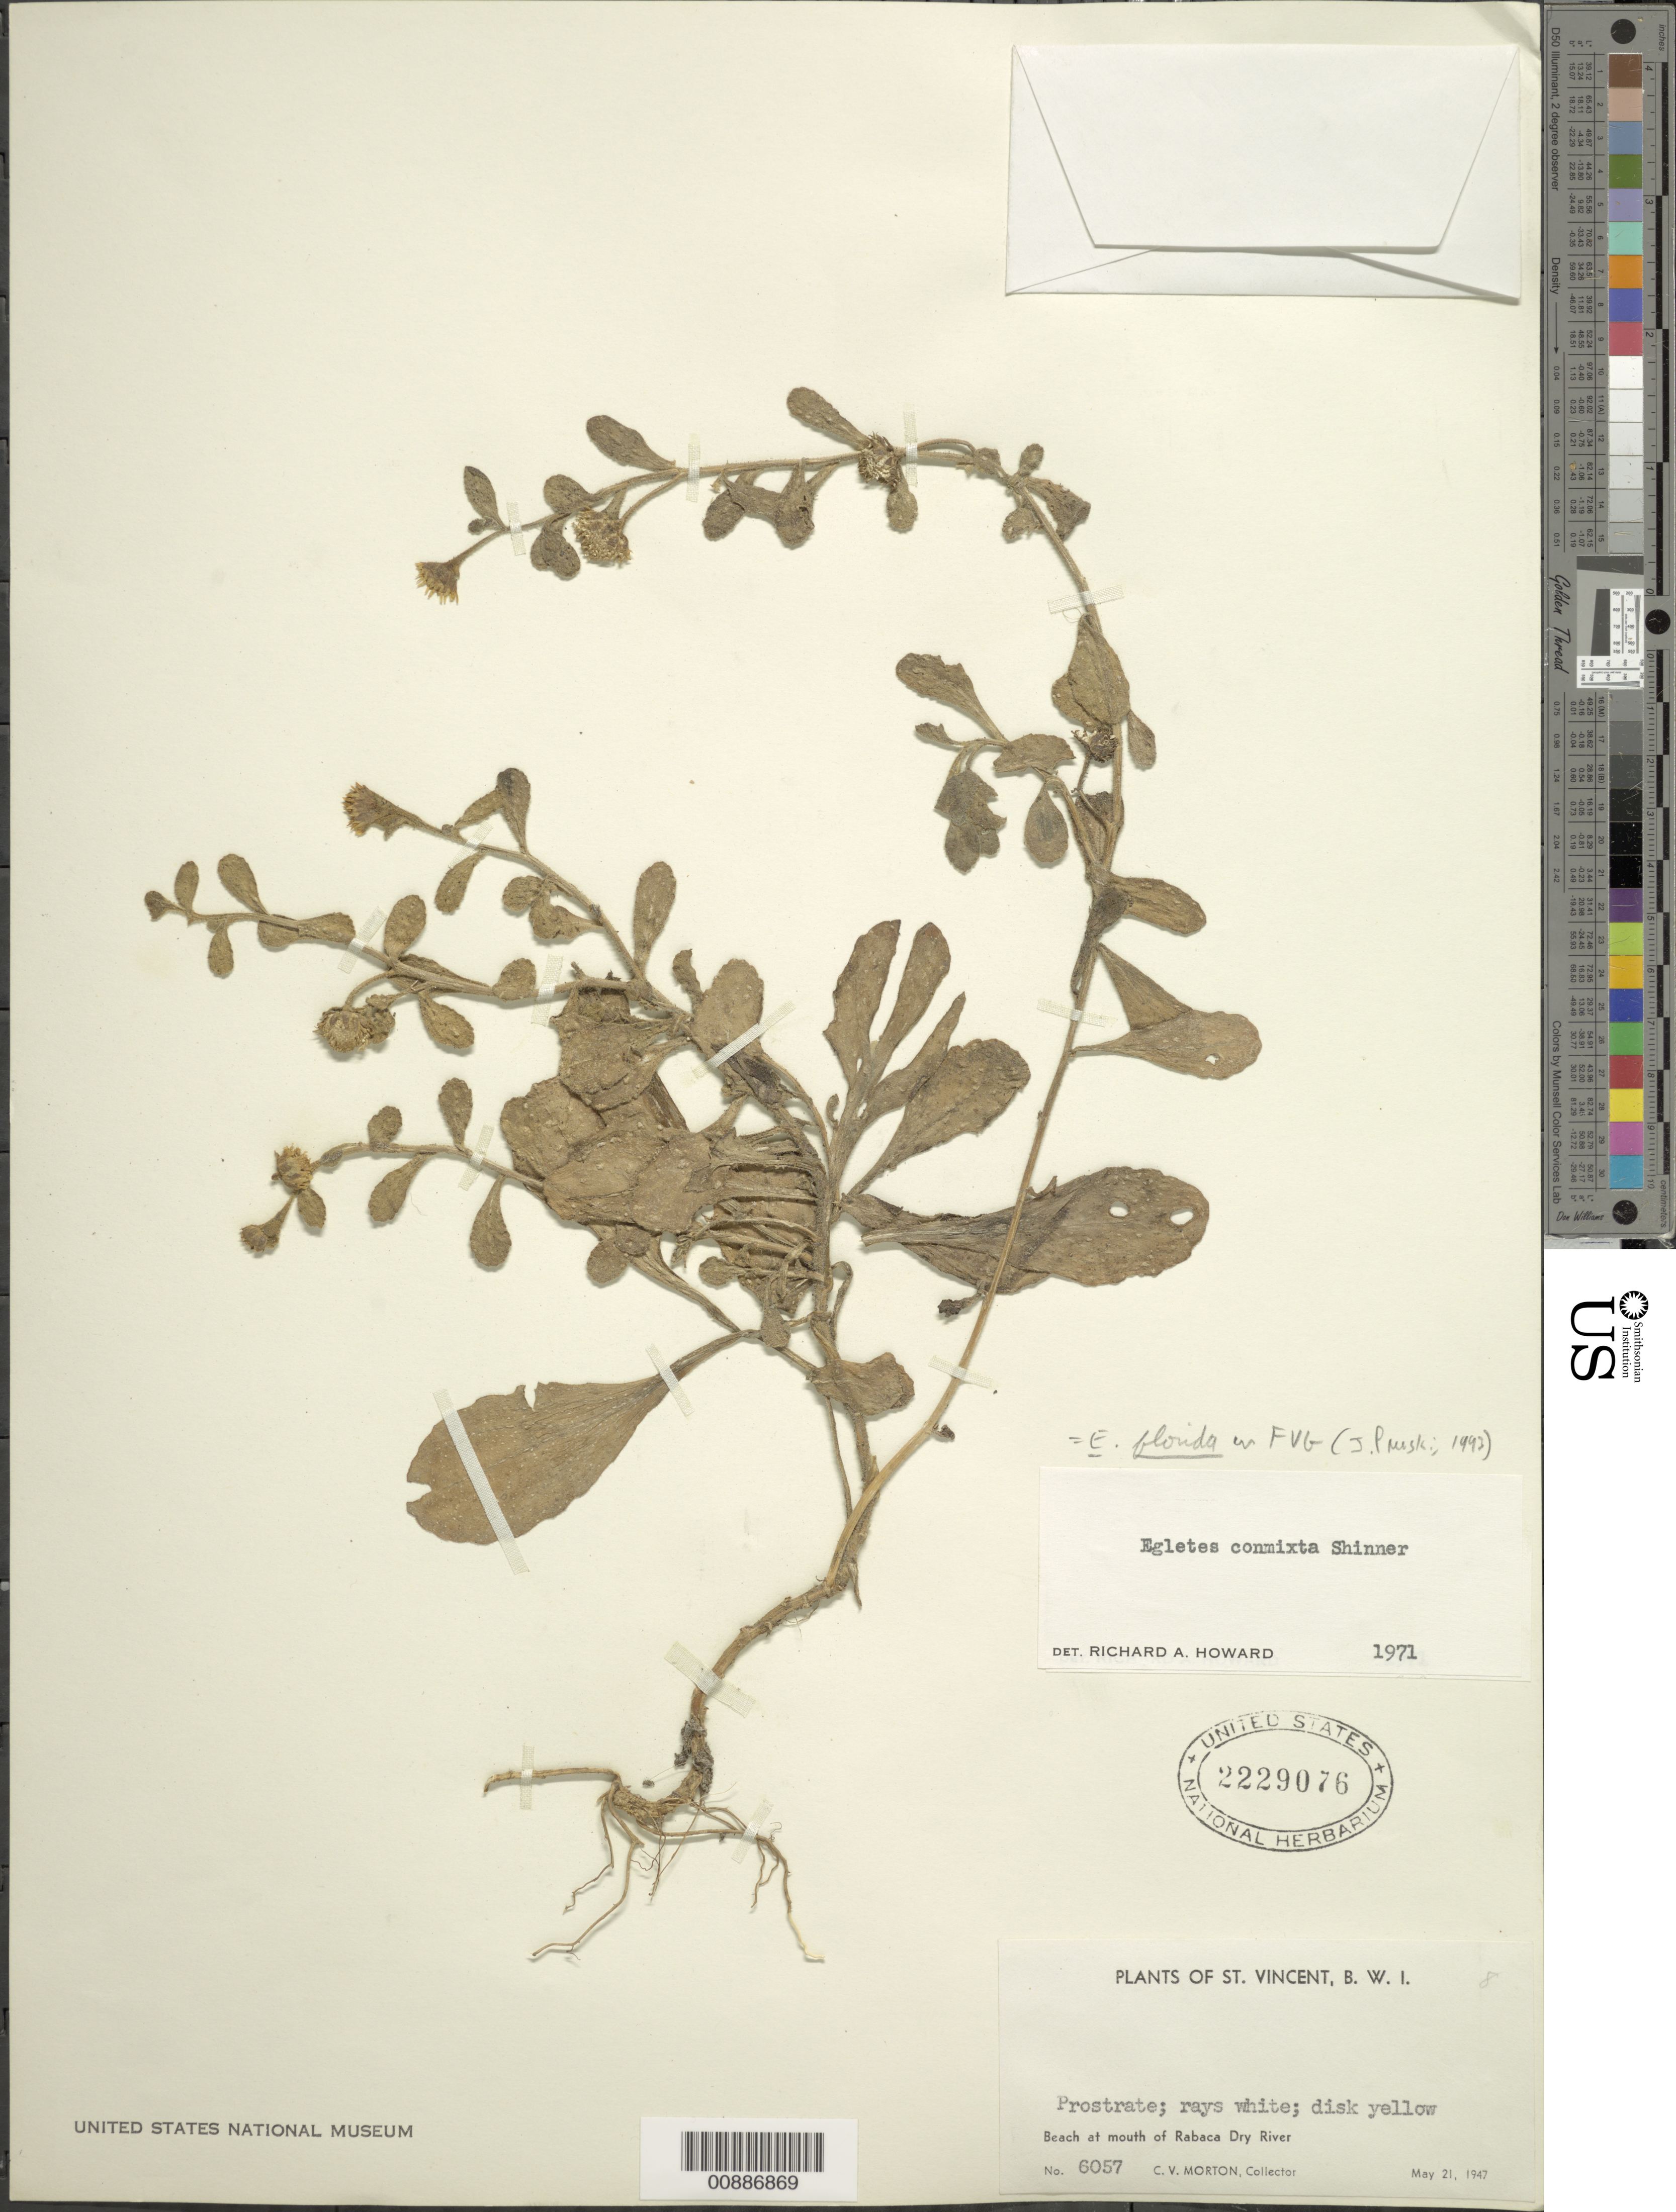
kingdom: Plantae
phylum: Tracheophyta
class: Magnoliopsida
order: Asterales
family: Asteraceae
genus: Egletes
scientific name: Egletes florida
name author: Shinners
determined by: Pruski, J. F.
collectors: C. V. Morton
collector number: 6057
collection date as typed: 21 May 1947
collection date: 1947-05-21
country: St. Vincent - Grenadines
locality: Mouth of Rabaca Dry River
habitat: Beach at mouth of river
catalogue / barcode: US 2229076